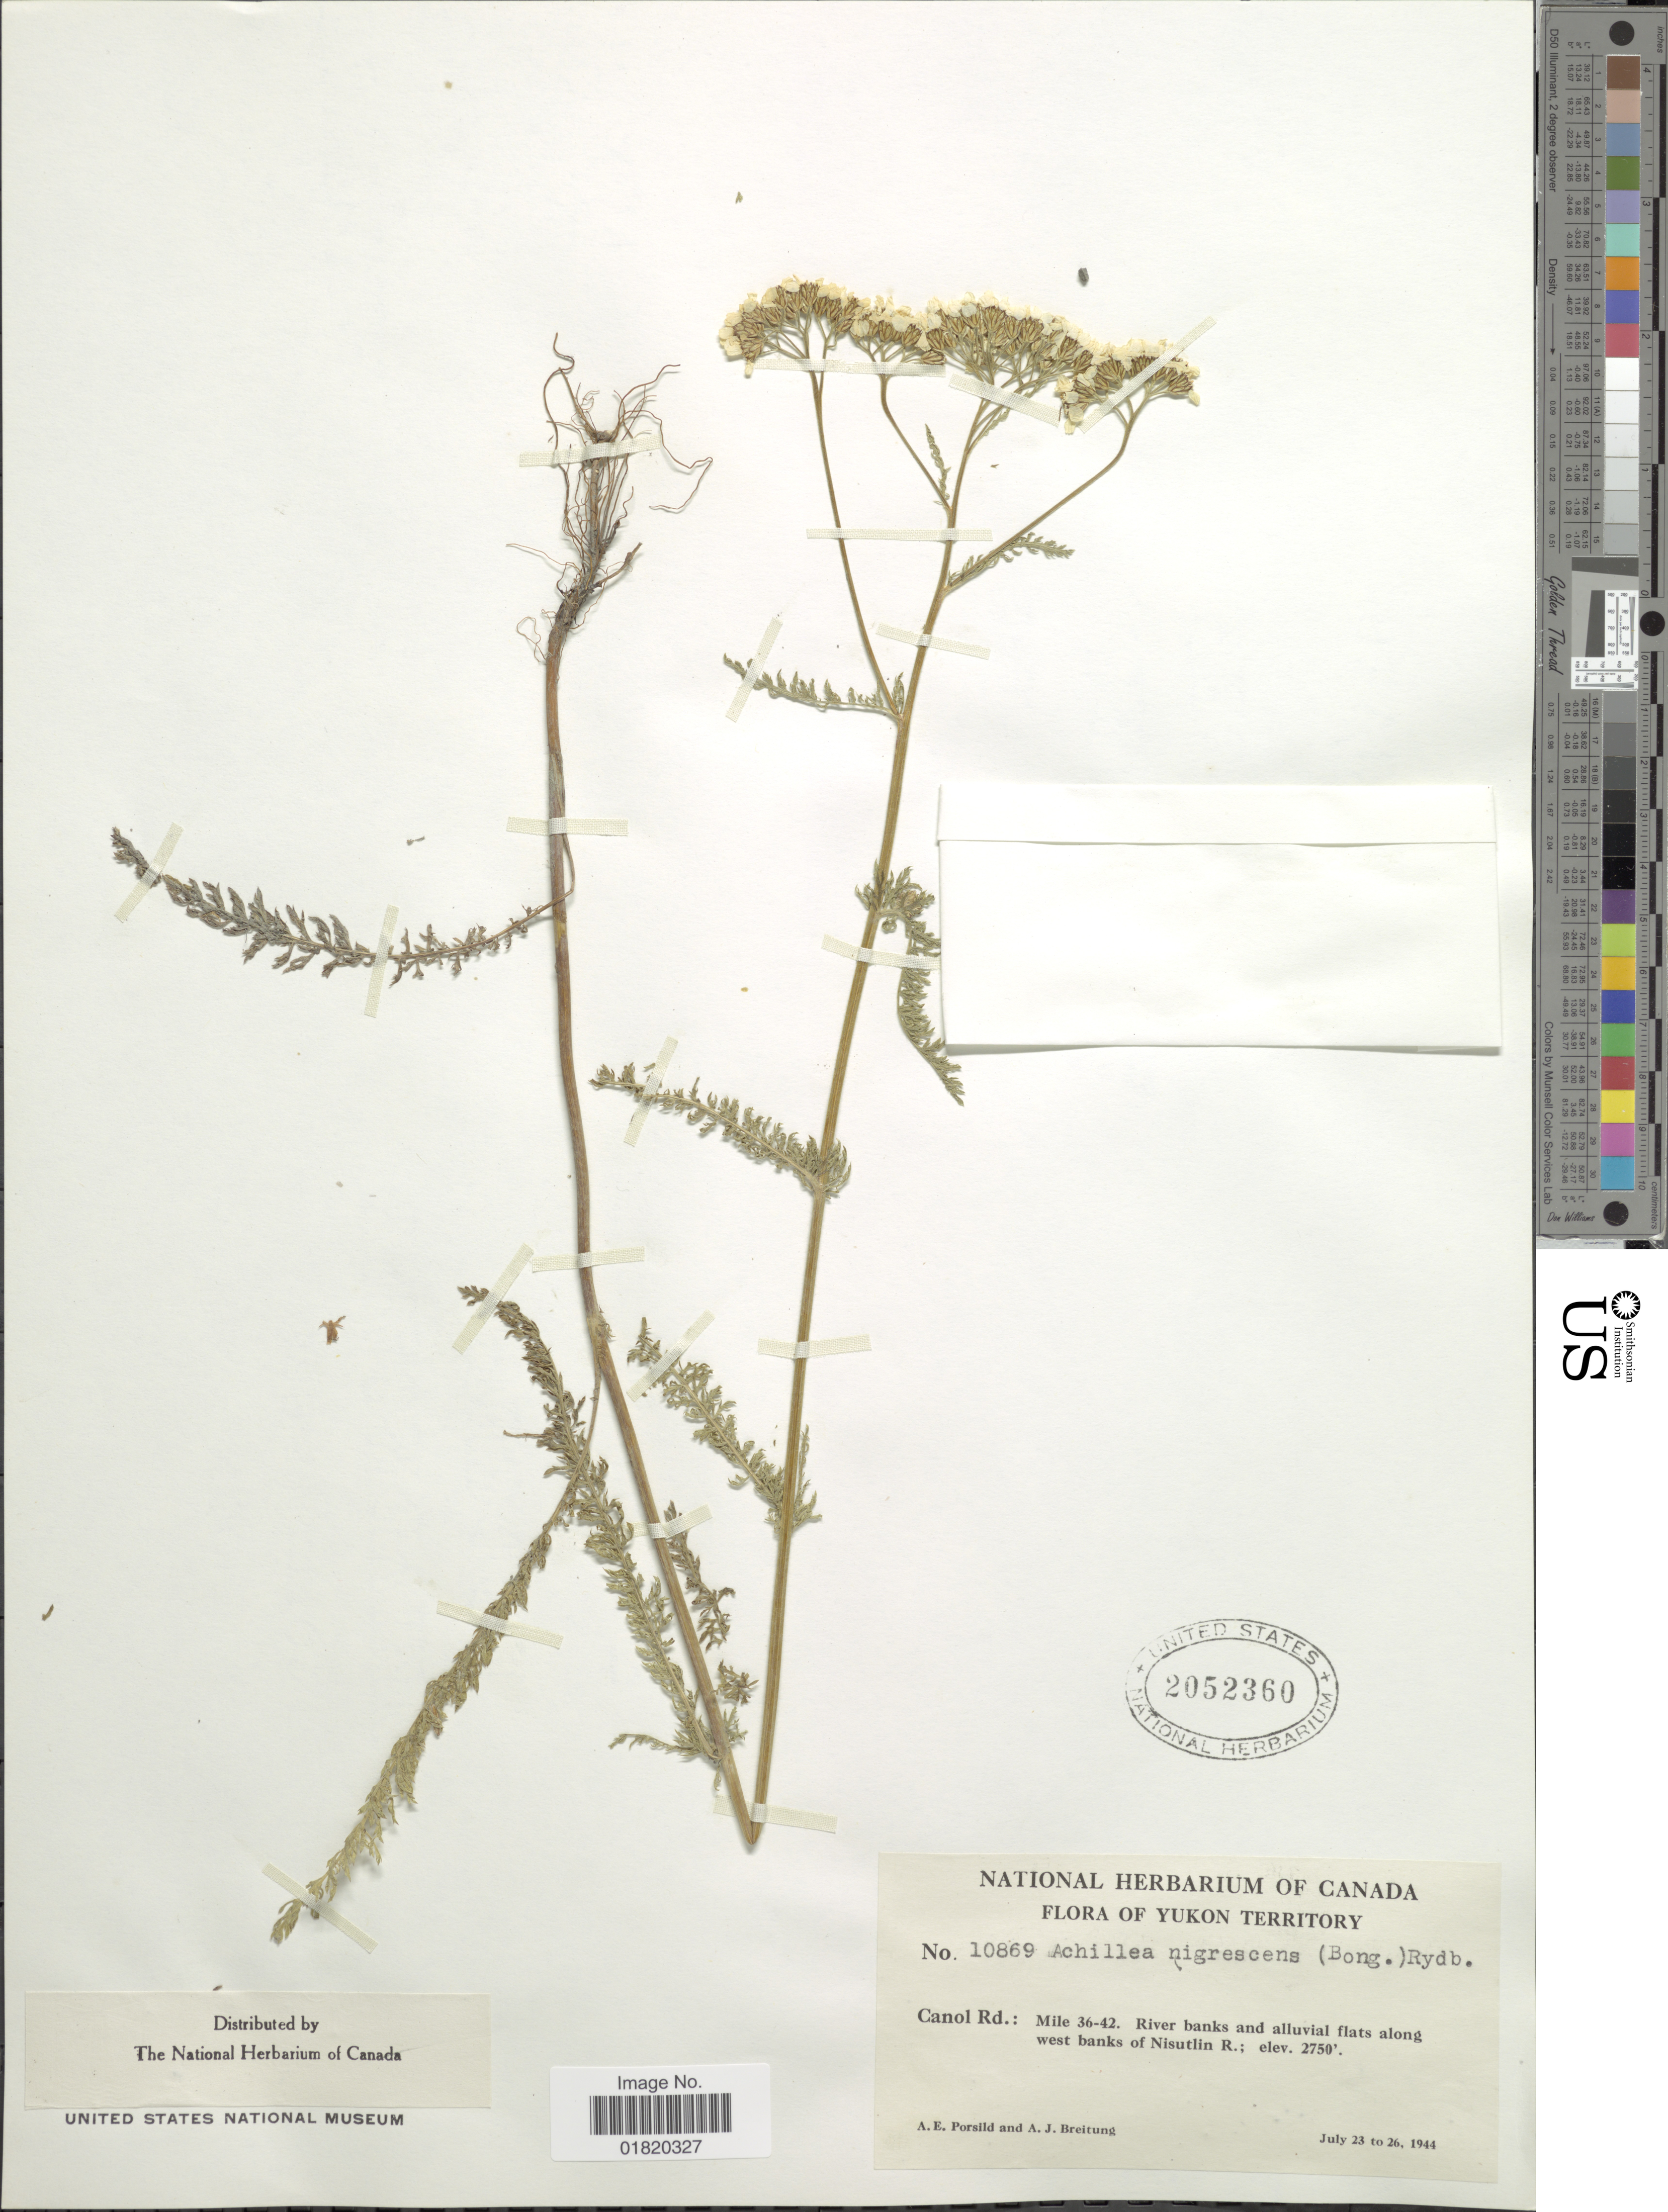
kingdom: Plantae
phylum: Tracheophyta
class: Magnoliopsida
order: Asterales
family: Asteraceae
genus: Achillea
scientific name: Achillea nigrescens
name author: (E. Mey.) Rydb.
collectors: A. E. Porsild & A. Breitung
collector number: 10869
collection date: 1944-07-23/1944-07-26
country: Canada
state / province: Yukon Territory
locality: Canol Rd.: Mile 36-42. west banks of Nisutlin R.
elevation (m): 838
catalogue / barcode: US 2052360